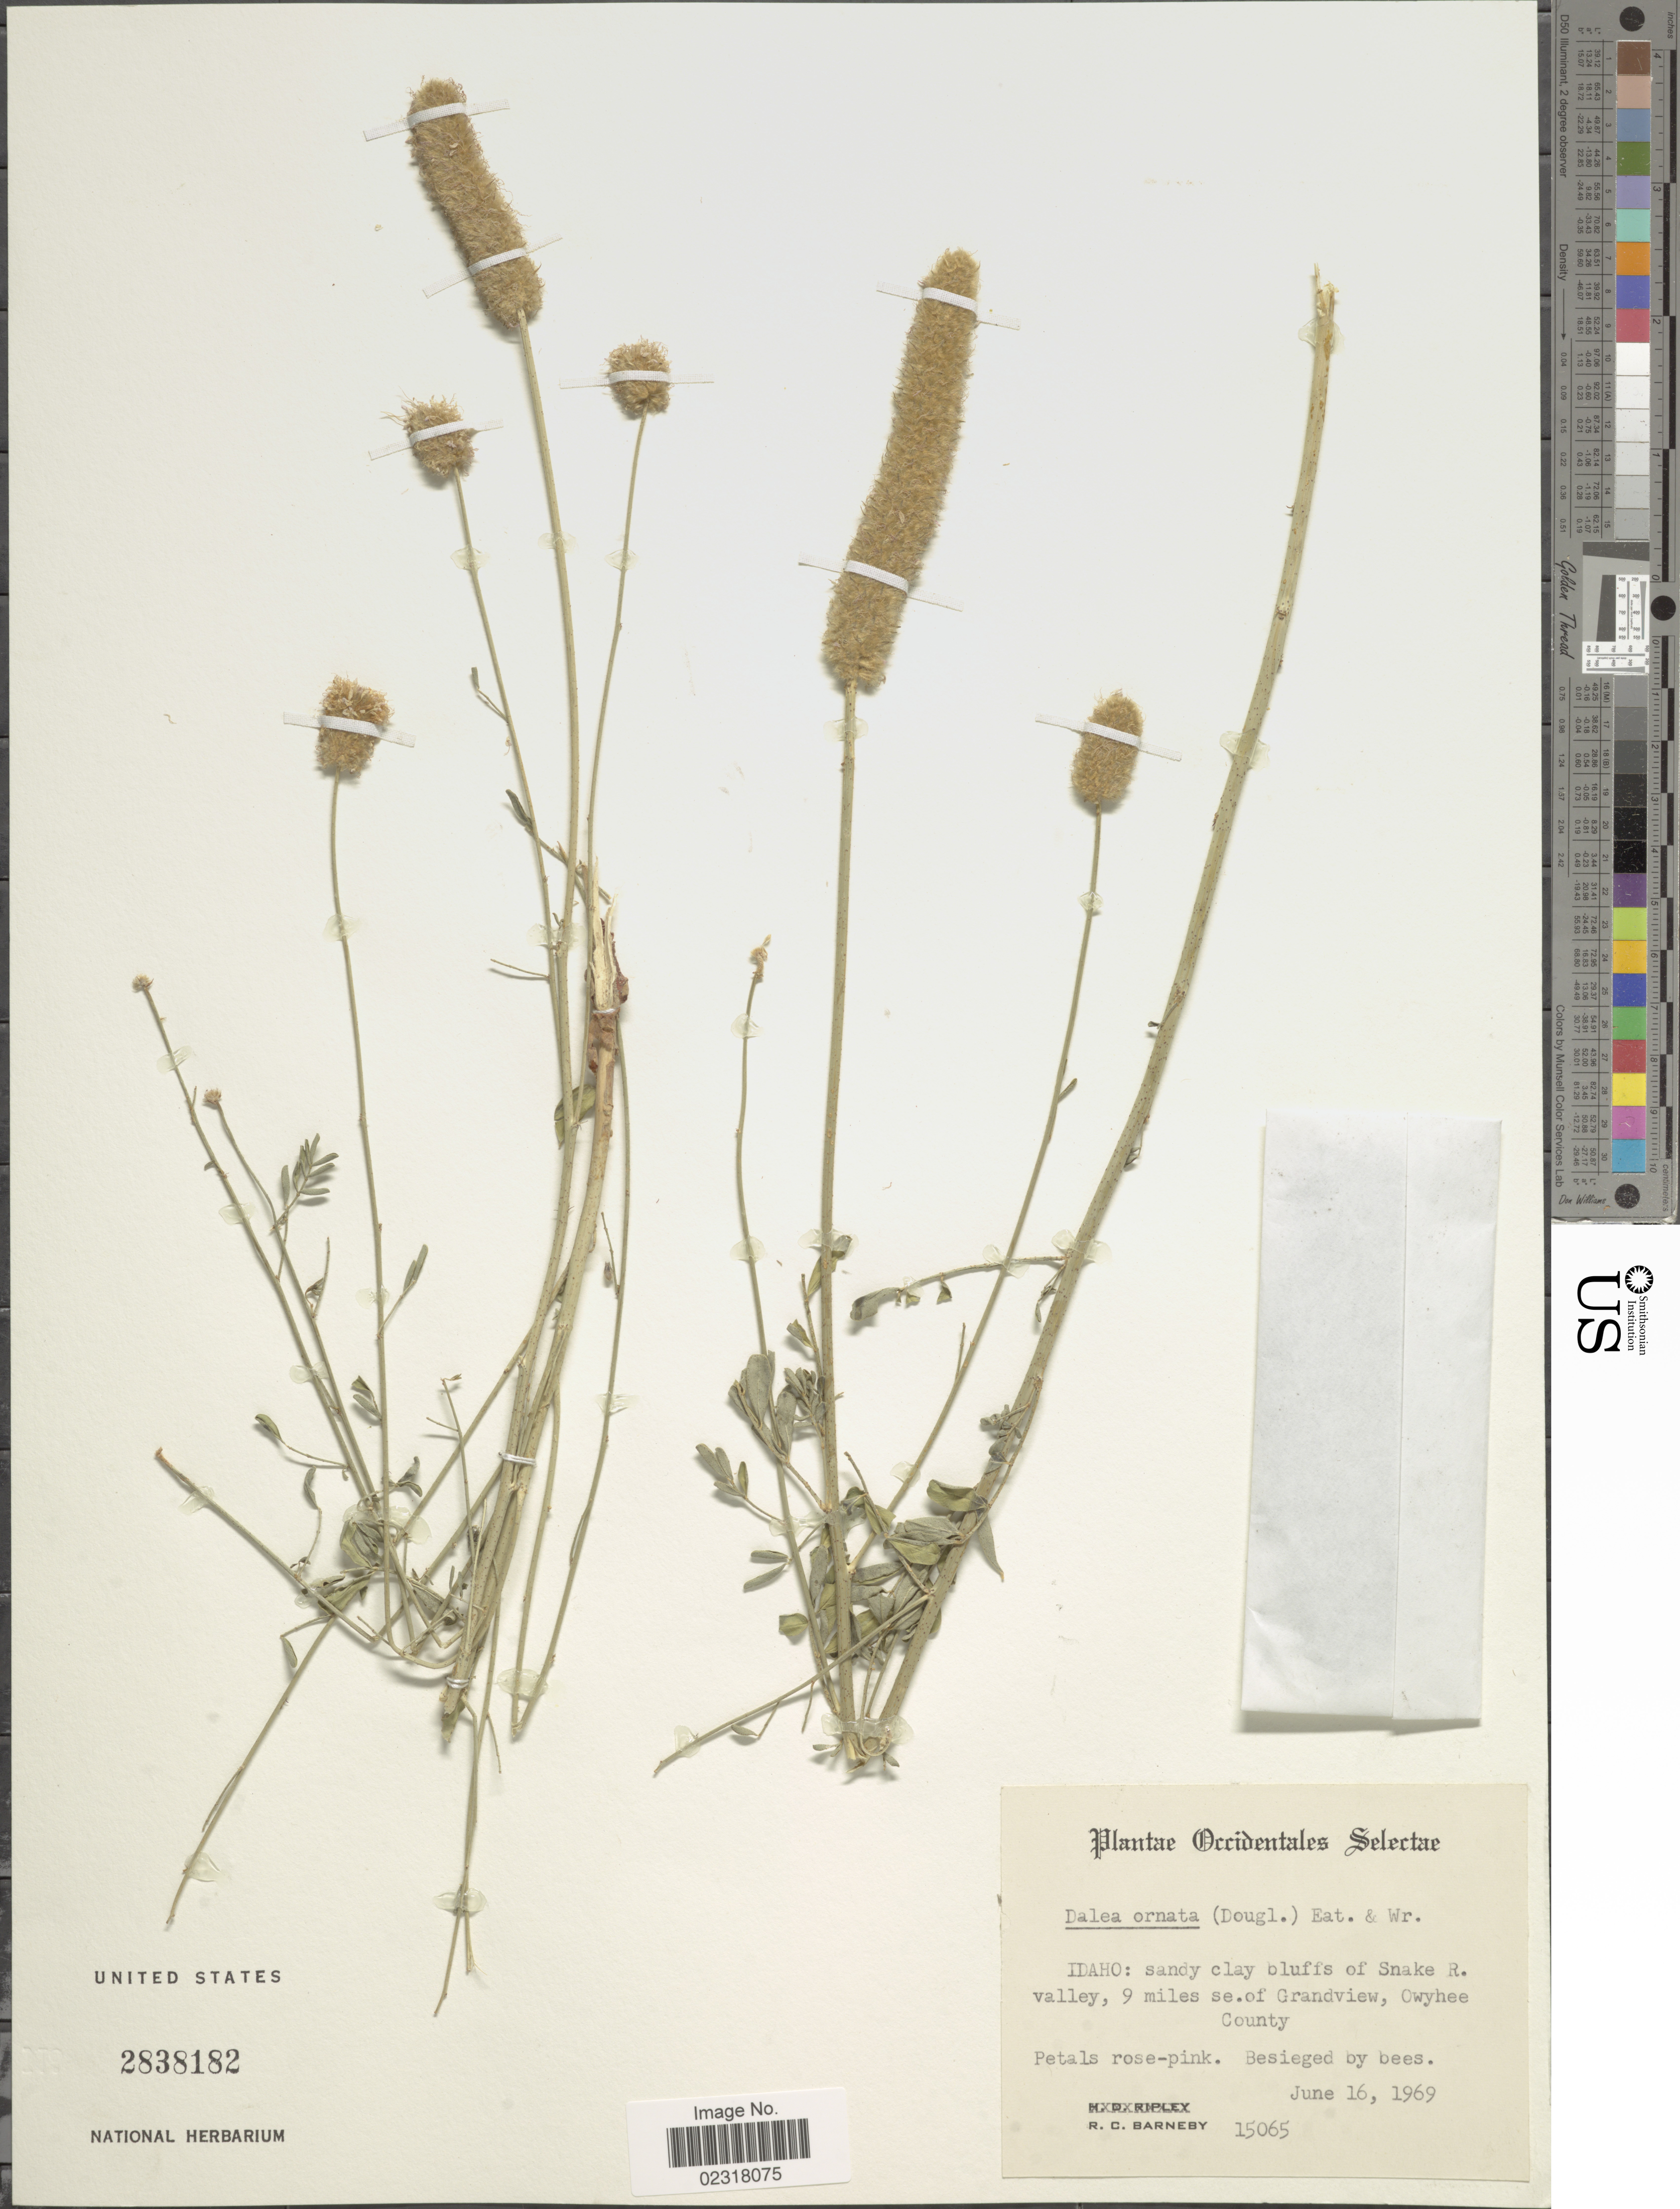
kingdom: Plantae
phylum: Tracheophyta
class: Magnoliopsida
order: Fabales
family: Fabaceae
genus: Dalea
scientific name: Dalea ornata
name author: (Hook.) Eaton & Wright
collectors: R. C. Barneby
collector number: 15065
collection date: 1969-06-16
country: United States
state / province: Idaho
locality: Occidentales selectae, sandy clay bluffs of Snake R. valley, 9 miles se. of Grandview, Owyhee County.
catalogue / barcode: US 2838182